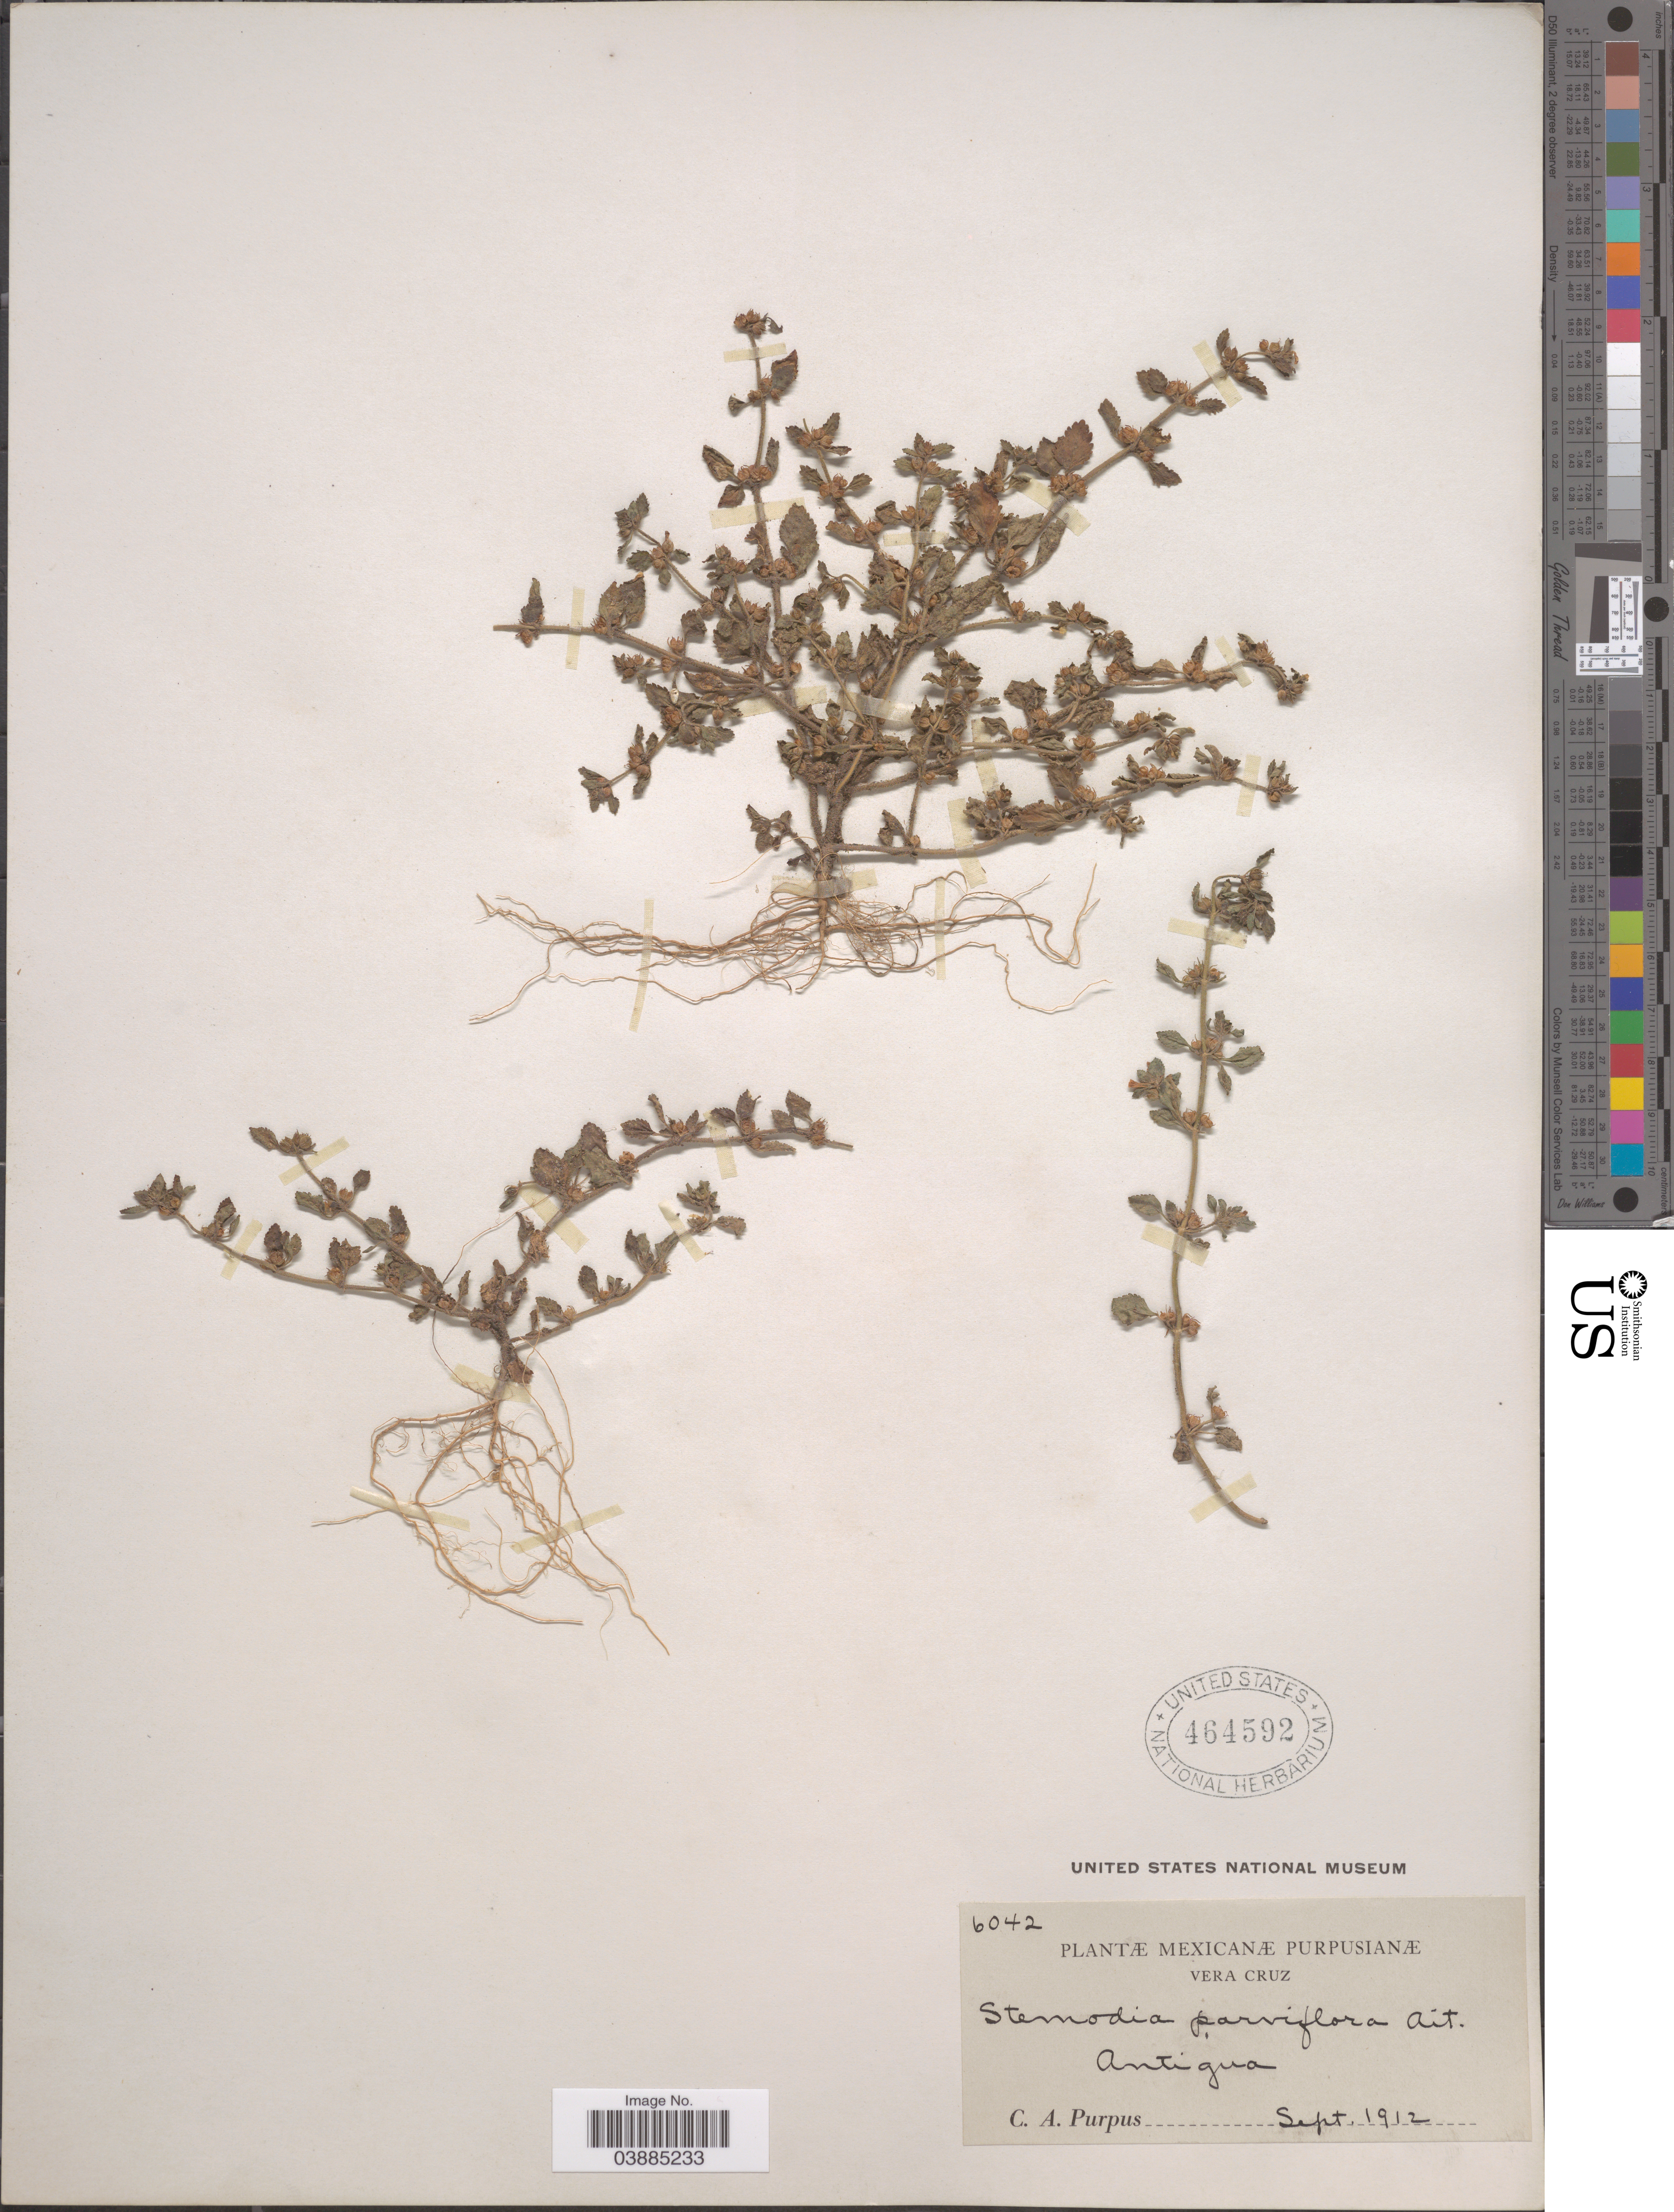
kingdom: Plantae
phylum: Tracheophyta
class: Magnoliopsida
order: Lamiales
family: Plantaginaceae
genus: Stemodia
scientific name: Stemodia parviflora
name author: W.T. Aiton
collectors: C. A. Purpus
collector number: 6042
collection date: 1912-09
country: Mexico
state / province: Veracruz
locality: Vera Cruz. Antigua.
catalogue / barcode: US 464592